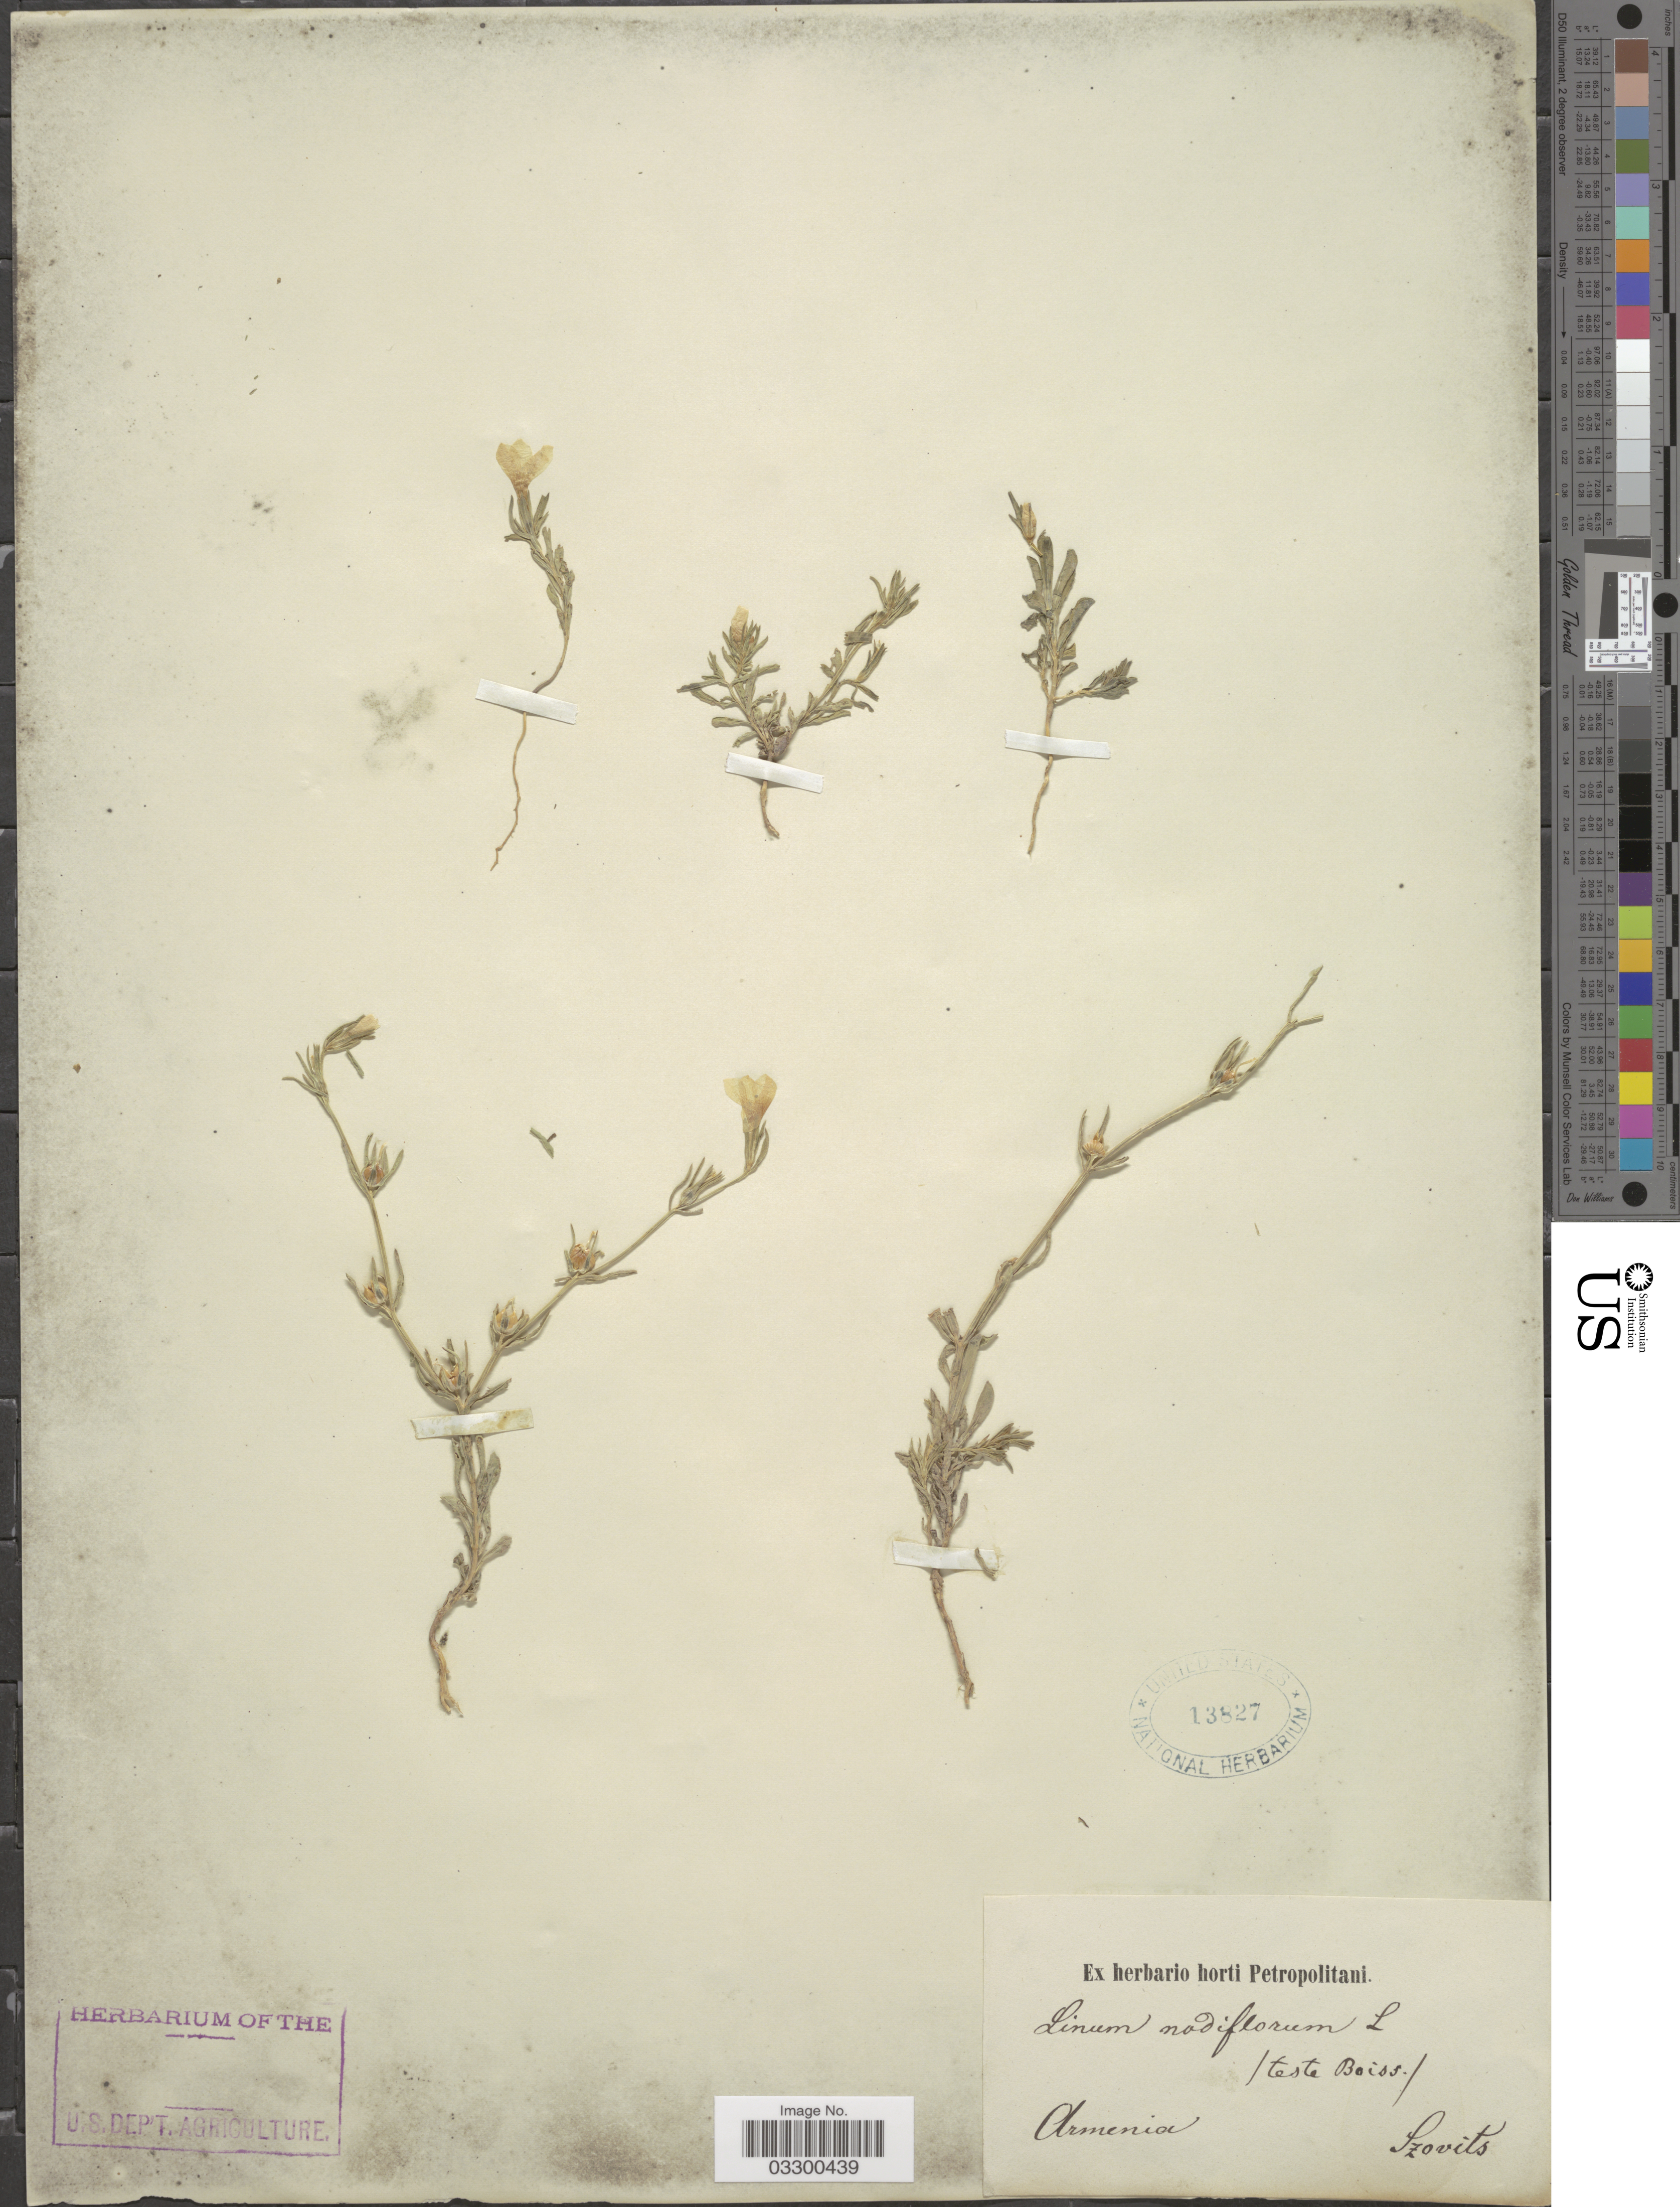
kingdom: Plantae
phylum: Tracheophyta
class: Magnoliopsida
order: Malpighiales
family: Linaceae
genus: Linum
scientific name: Linum nodiflorum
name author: L.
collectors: Szovits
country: Armenia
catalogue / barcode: US 13827